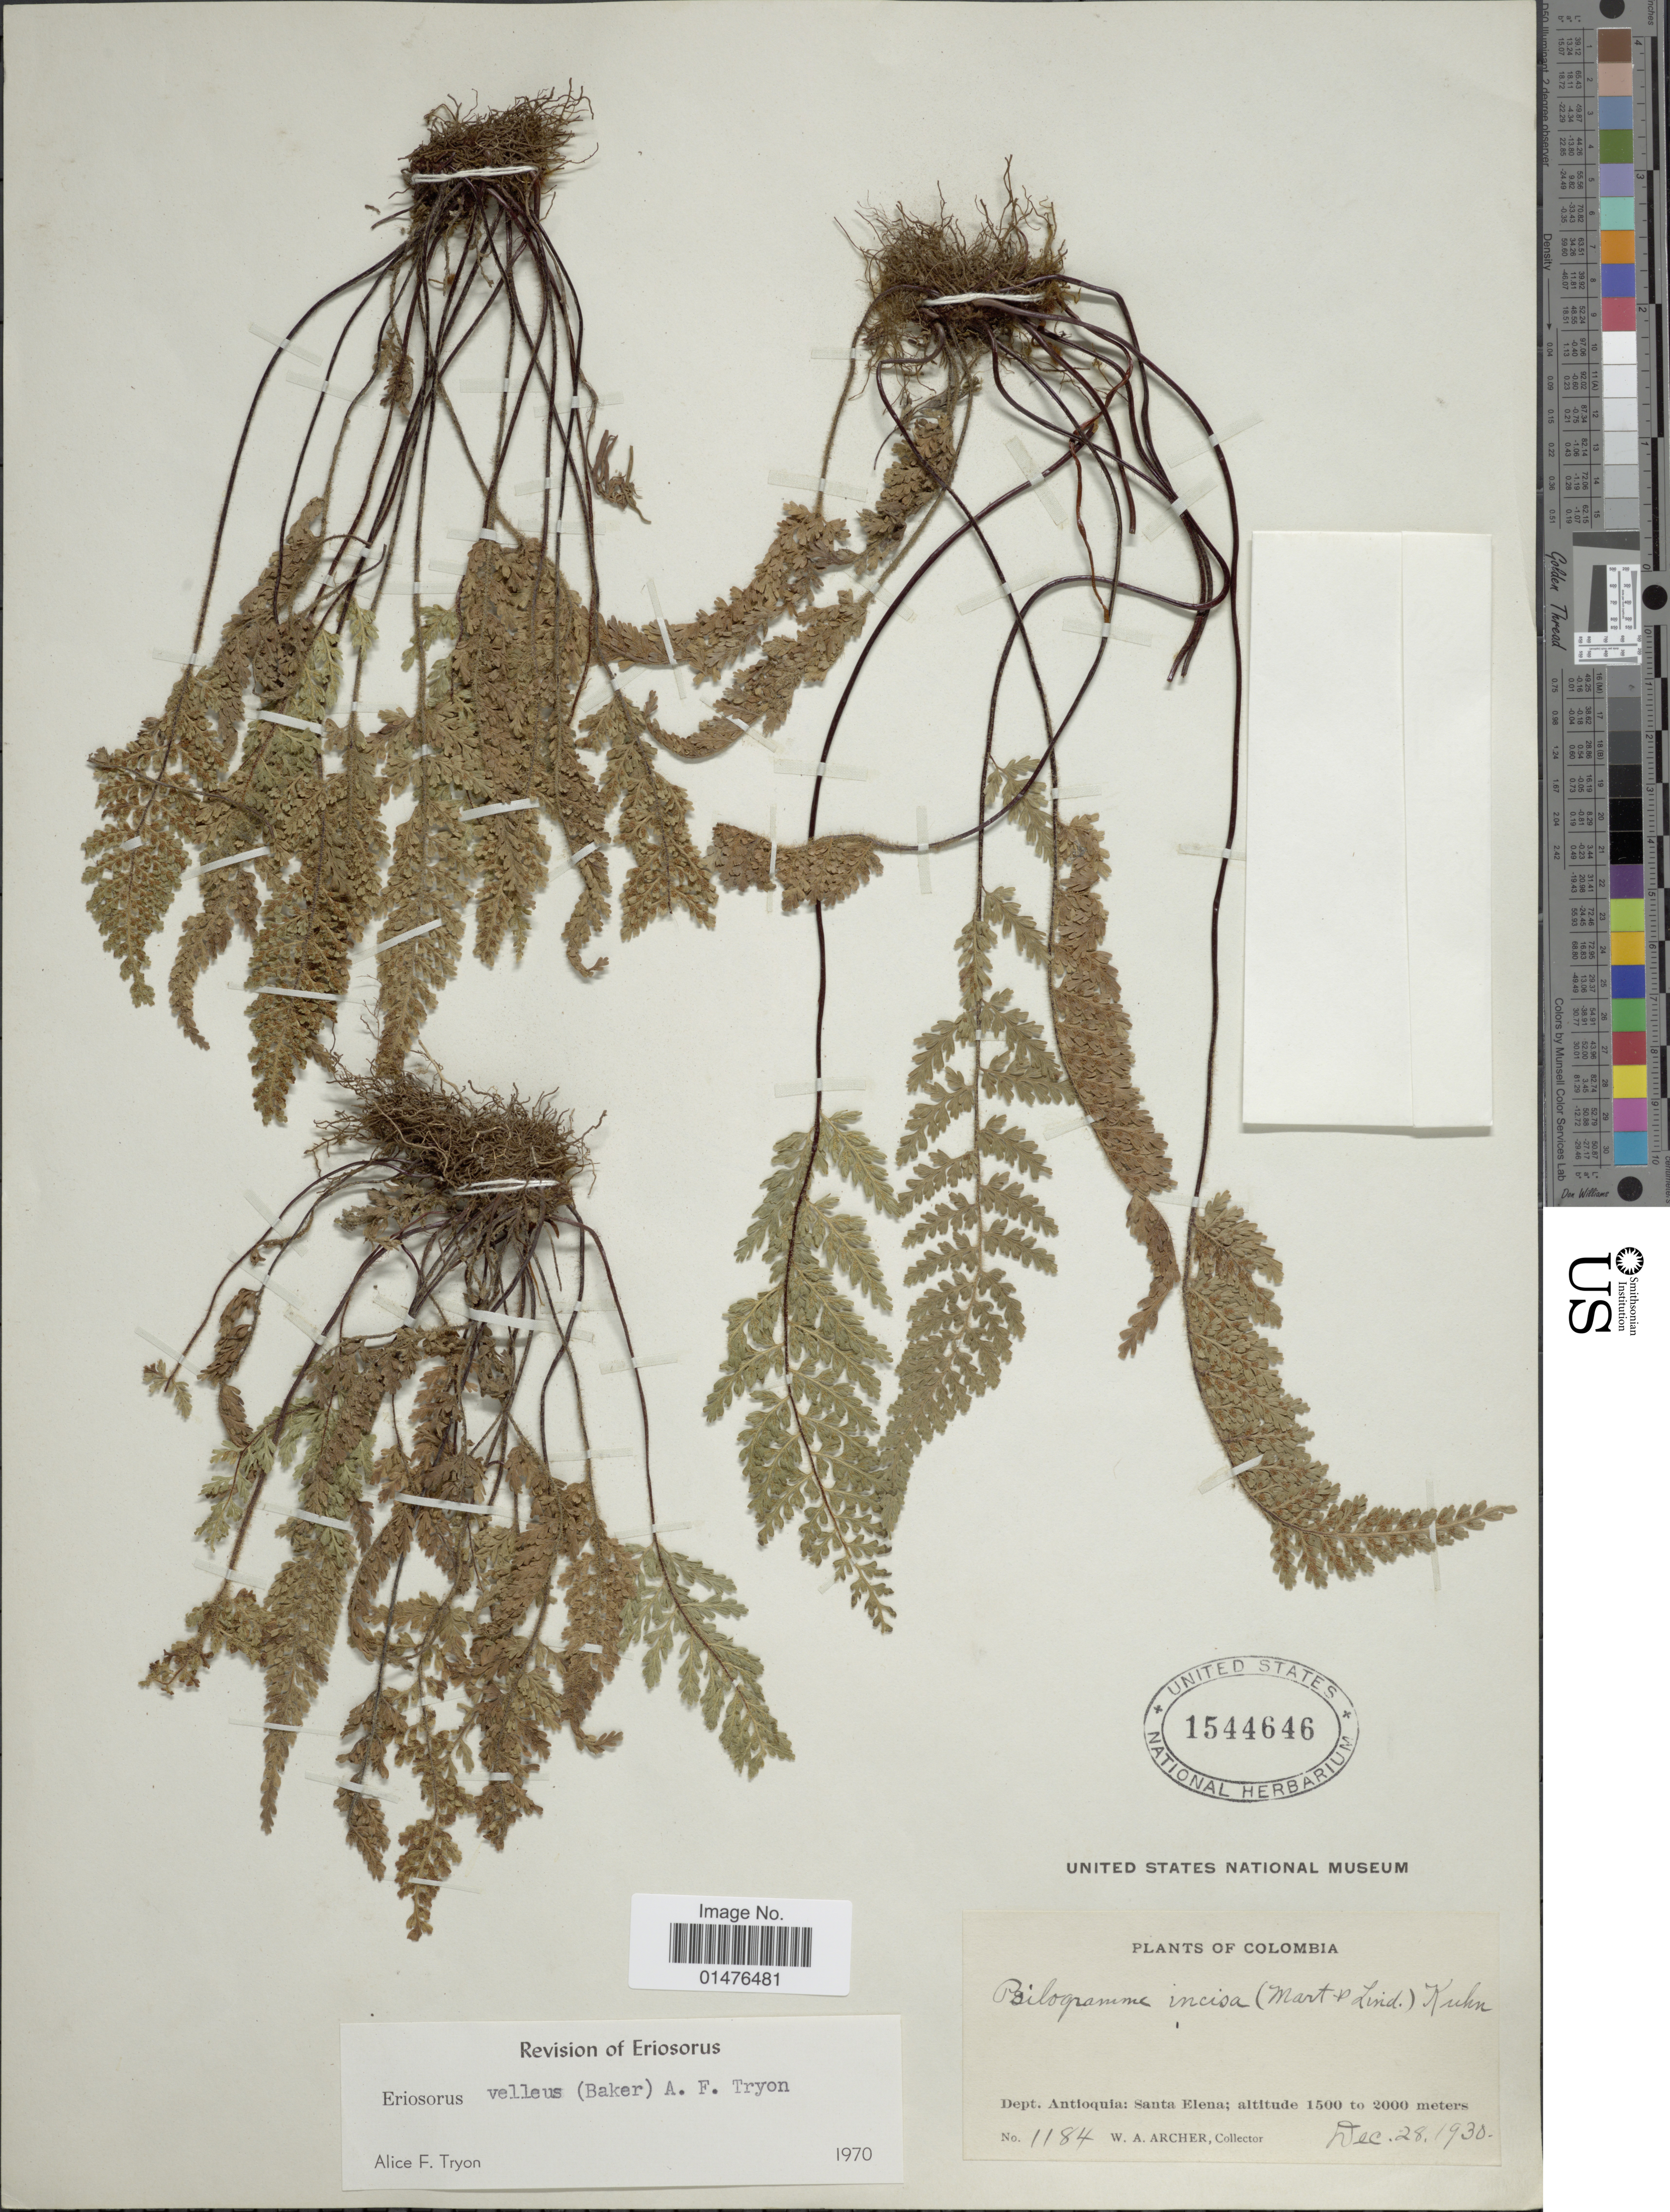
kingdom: Plantae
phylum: Tracheophyta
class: Polypodiopsida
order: Polypodiales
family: Pteridaceae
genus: Jamesonia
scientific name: Jamesonia vellea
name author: (A.F. Tryon) Christenh.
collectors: W. A. Archer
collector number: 1184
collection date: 1930-12-28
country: Colombia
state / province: Antioquia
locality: Santa Elena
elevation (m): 1500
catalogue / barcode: US 1544646